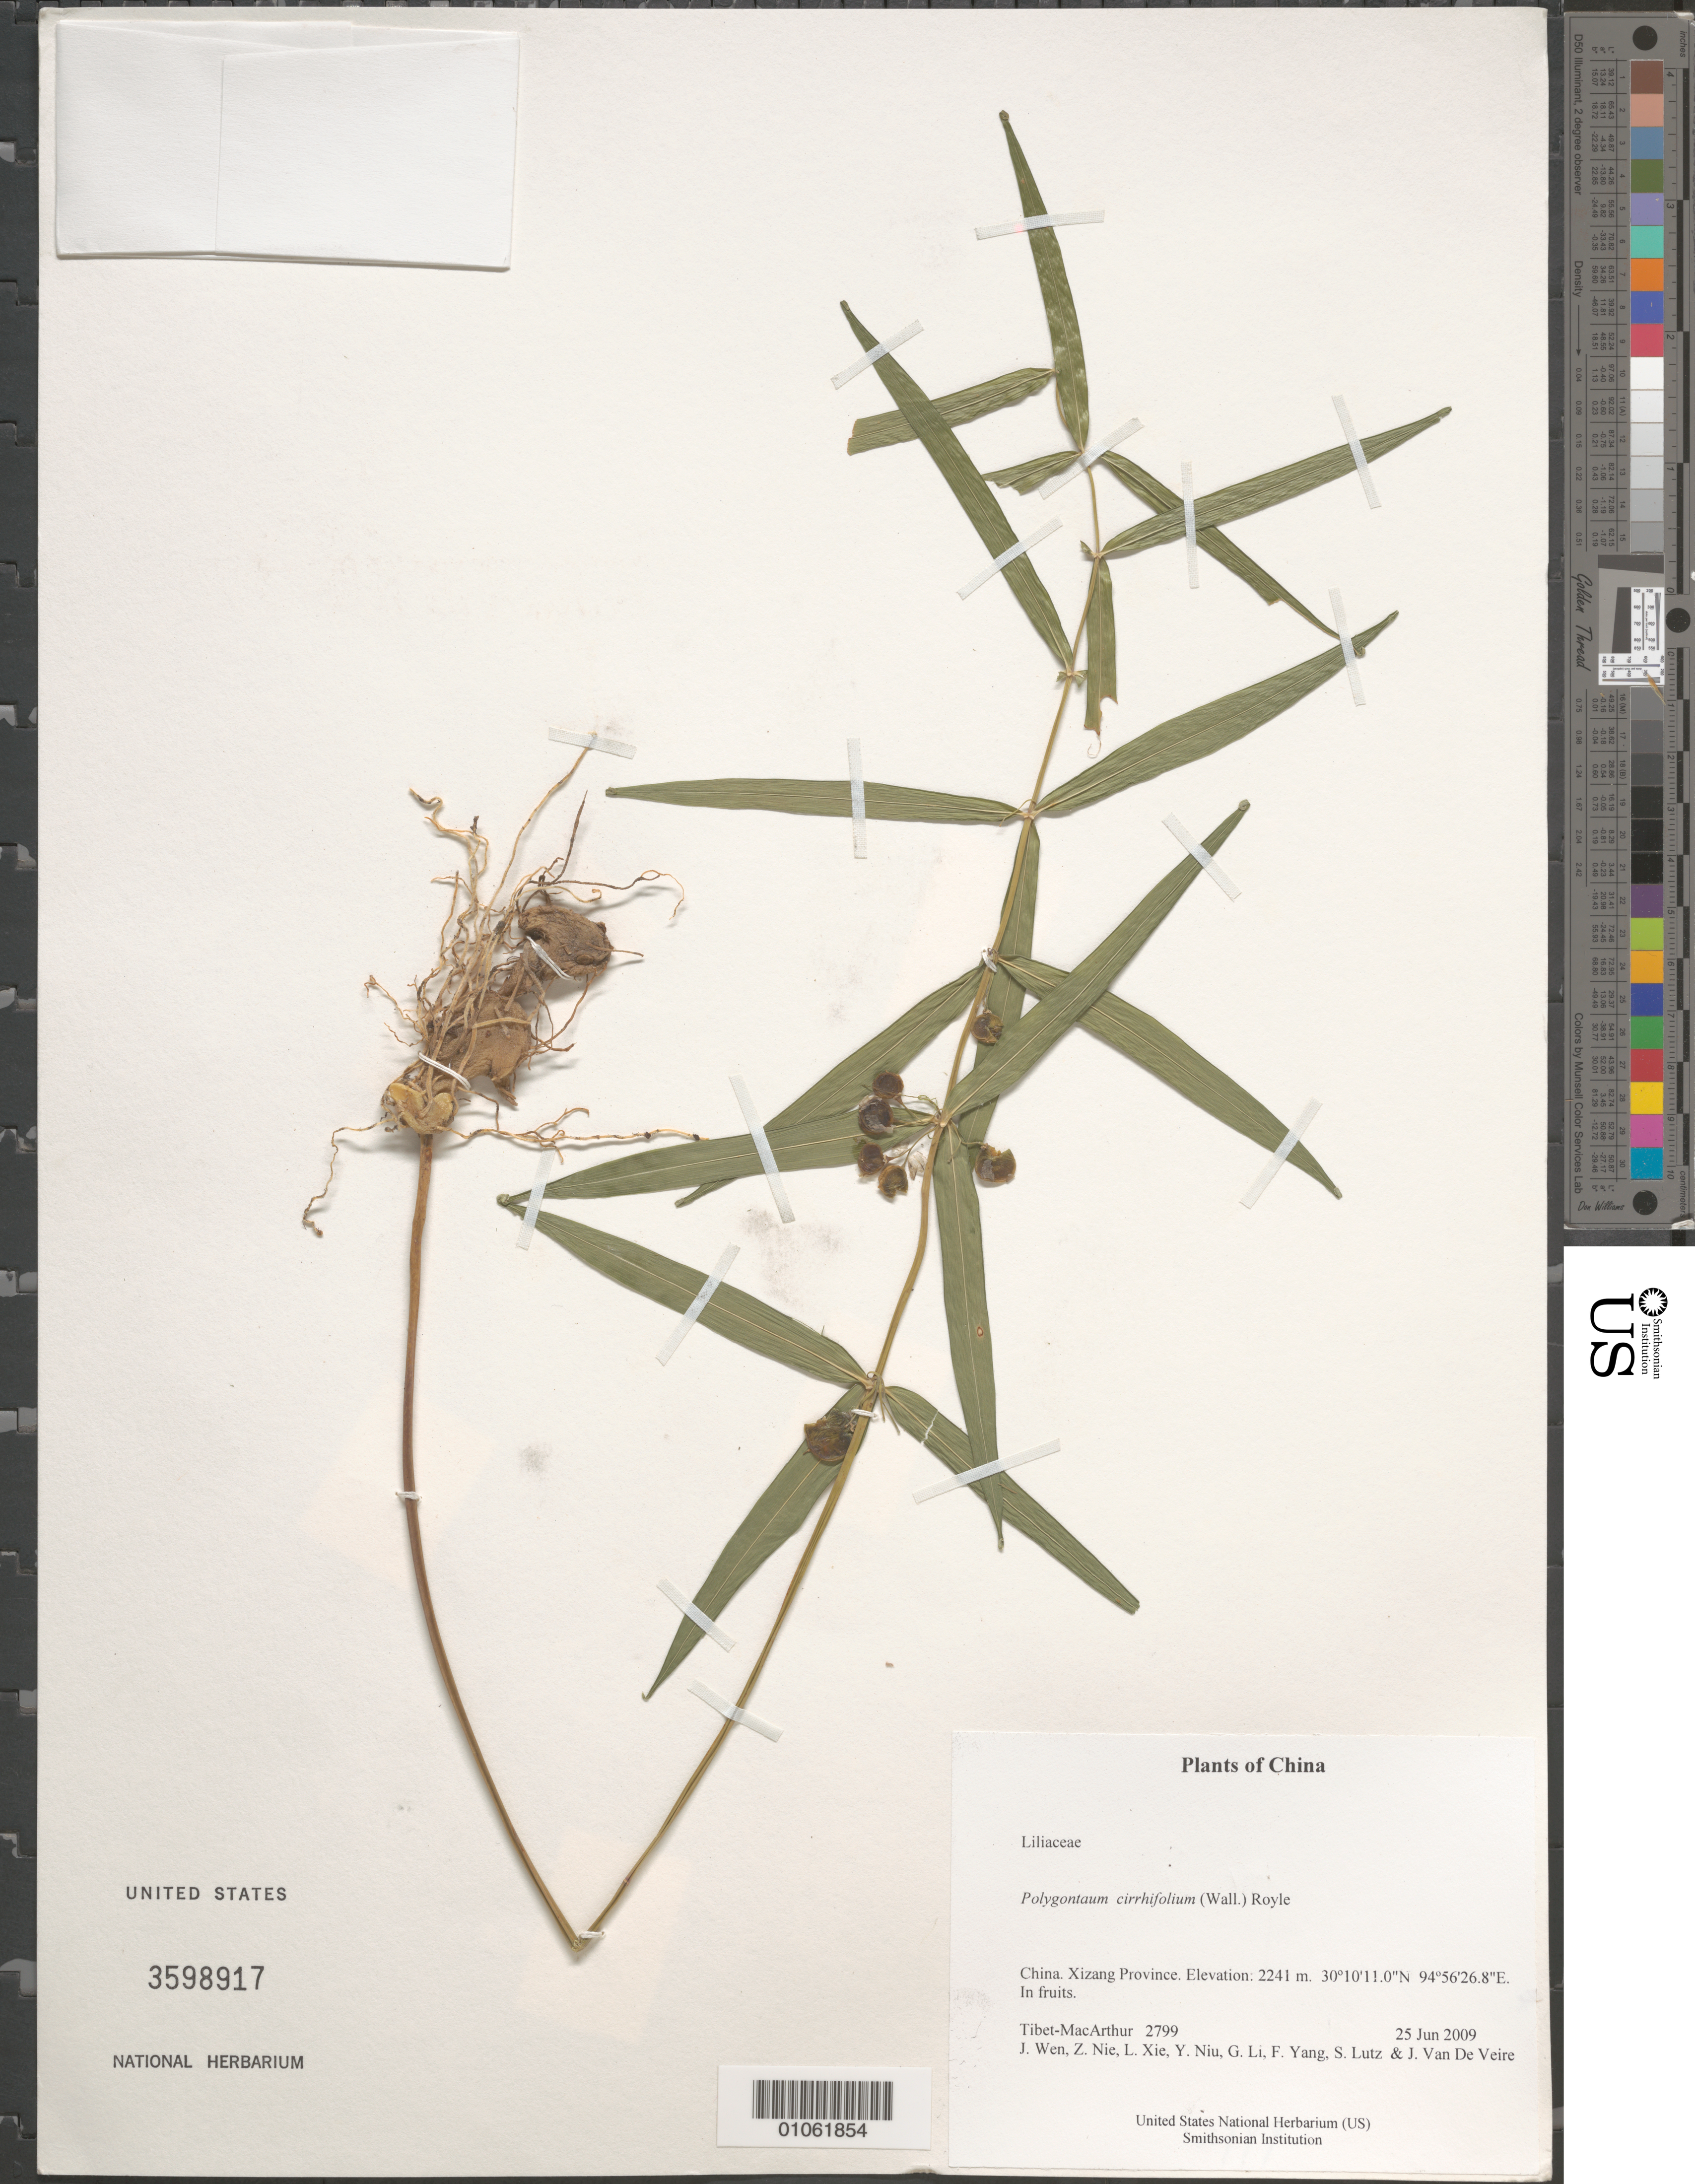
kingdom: Plantae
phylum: Tracheophyta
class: Liliopsida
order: Asparagales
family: Asparagaceae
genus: Polygonatum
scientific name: Polygonatum cirrhifolium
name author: (Wall.) Royle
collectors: Tibet-MacArthur, J. Wen, Z. Nie, L. Xie, Y. Niu, G. Li, F. Yang, S. Lutz & J. Van De Veire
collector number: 2799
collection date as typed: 25 Jun 2009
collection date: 2009-06-25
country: China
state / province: Xizang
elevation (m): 2241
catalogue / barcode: US 3598917